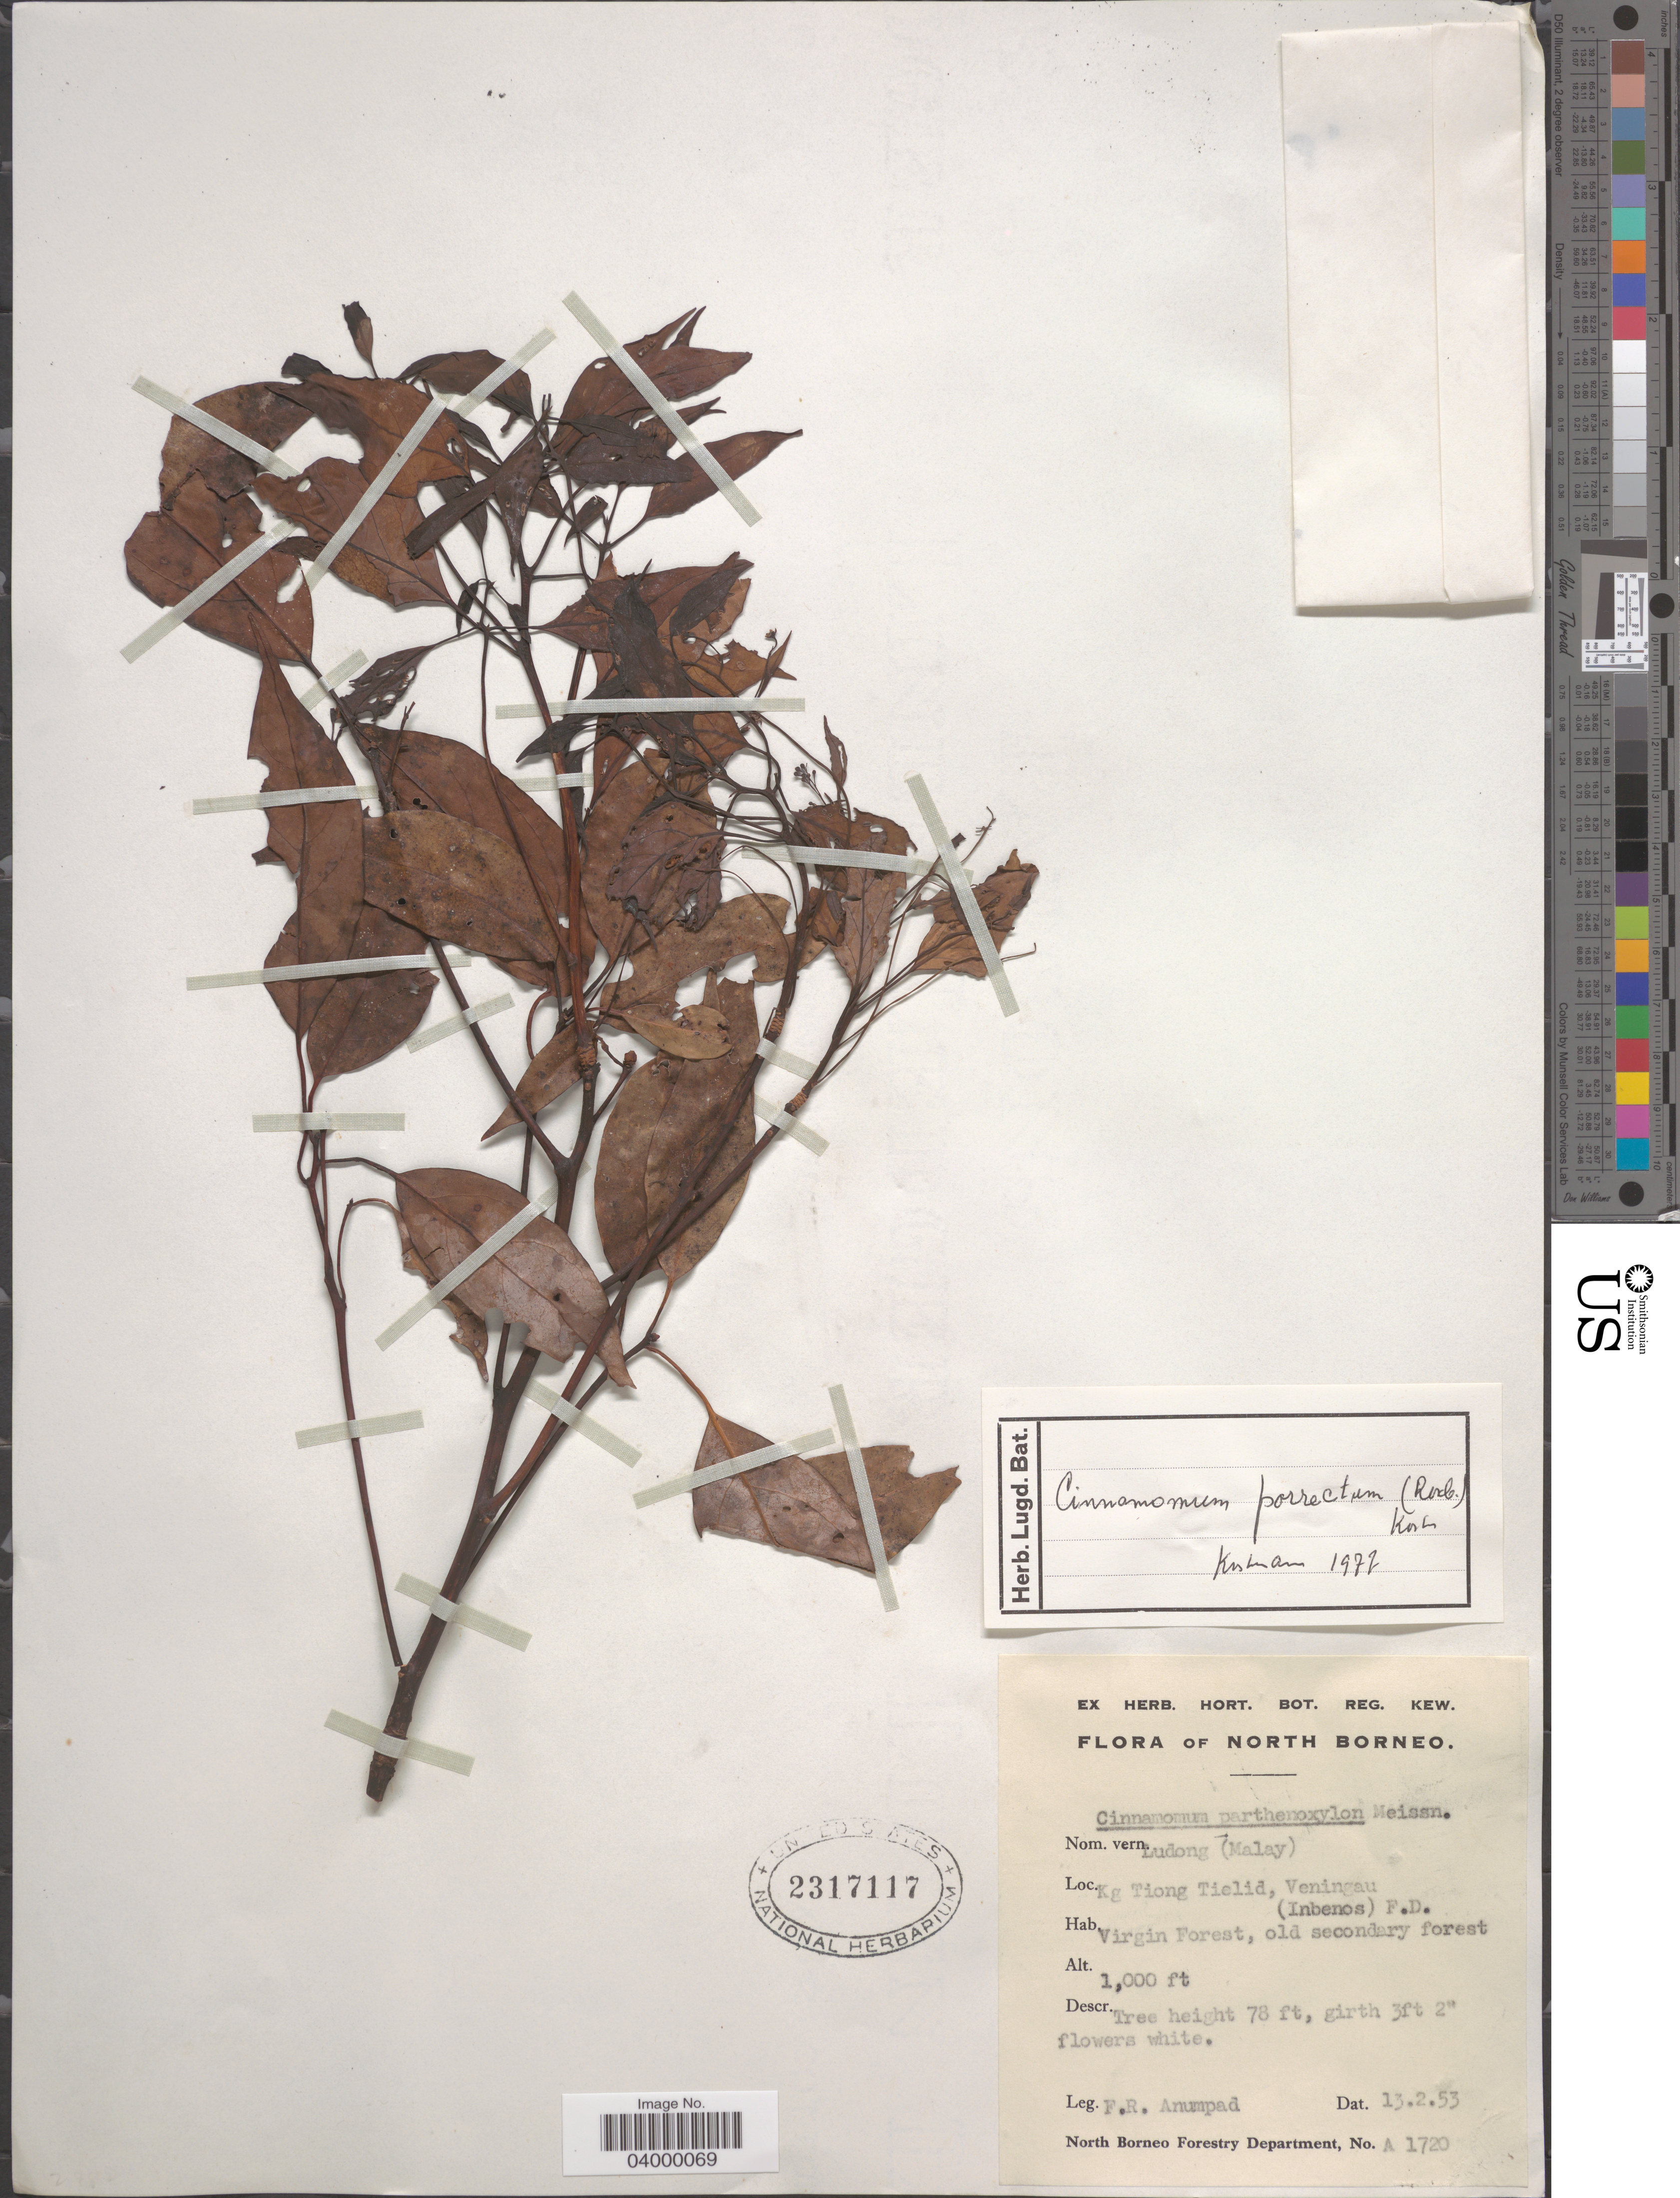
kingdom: Plantae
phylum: Tracheophyta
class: Magnoliopsida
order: Laurales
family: Lauraceae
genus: Cinnamomum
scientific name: Cinnamomum porrectum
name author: (Roxb.) Kosterm.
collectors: F. Anumpad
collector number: A1720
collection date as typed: Transcribed d/m/y: 13/2/53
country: Malaysia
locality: North Borneo. Kg Tiong Tielid, Veningau (Inbenos) F.D. Virgin Forest, old secondary forest.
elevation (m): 305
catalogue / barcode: US 2317117